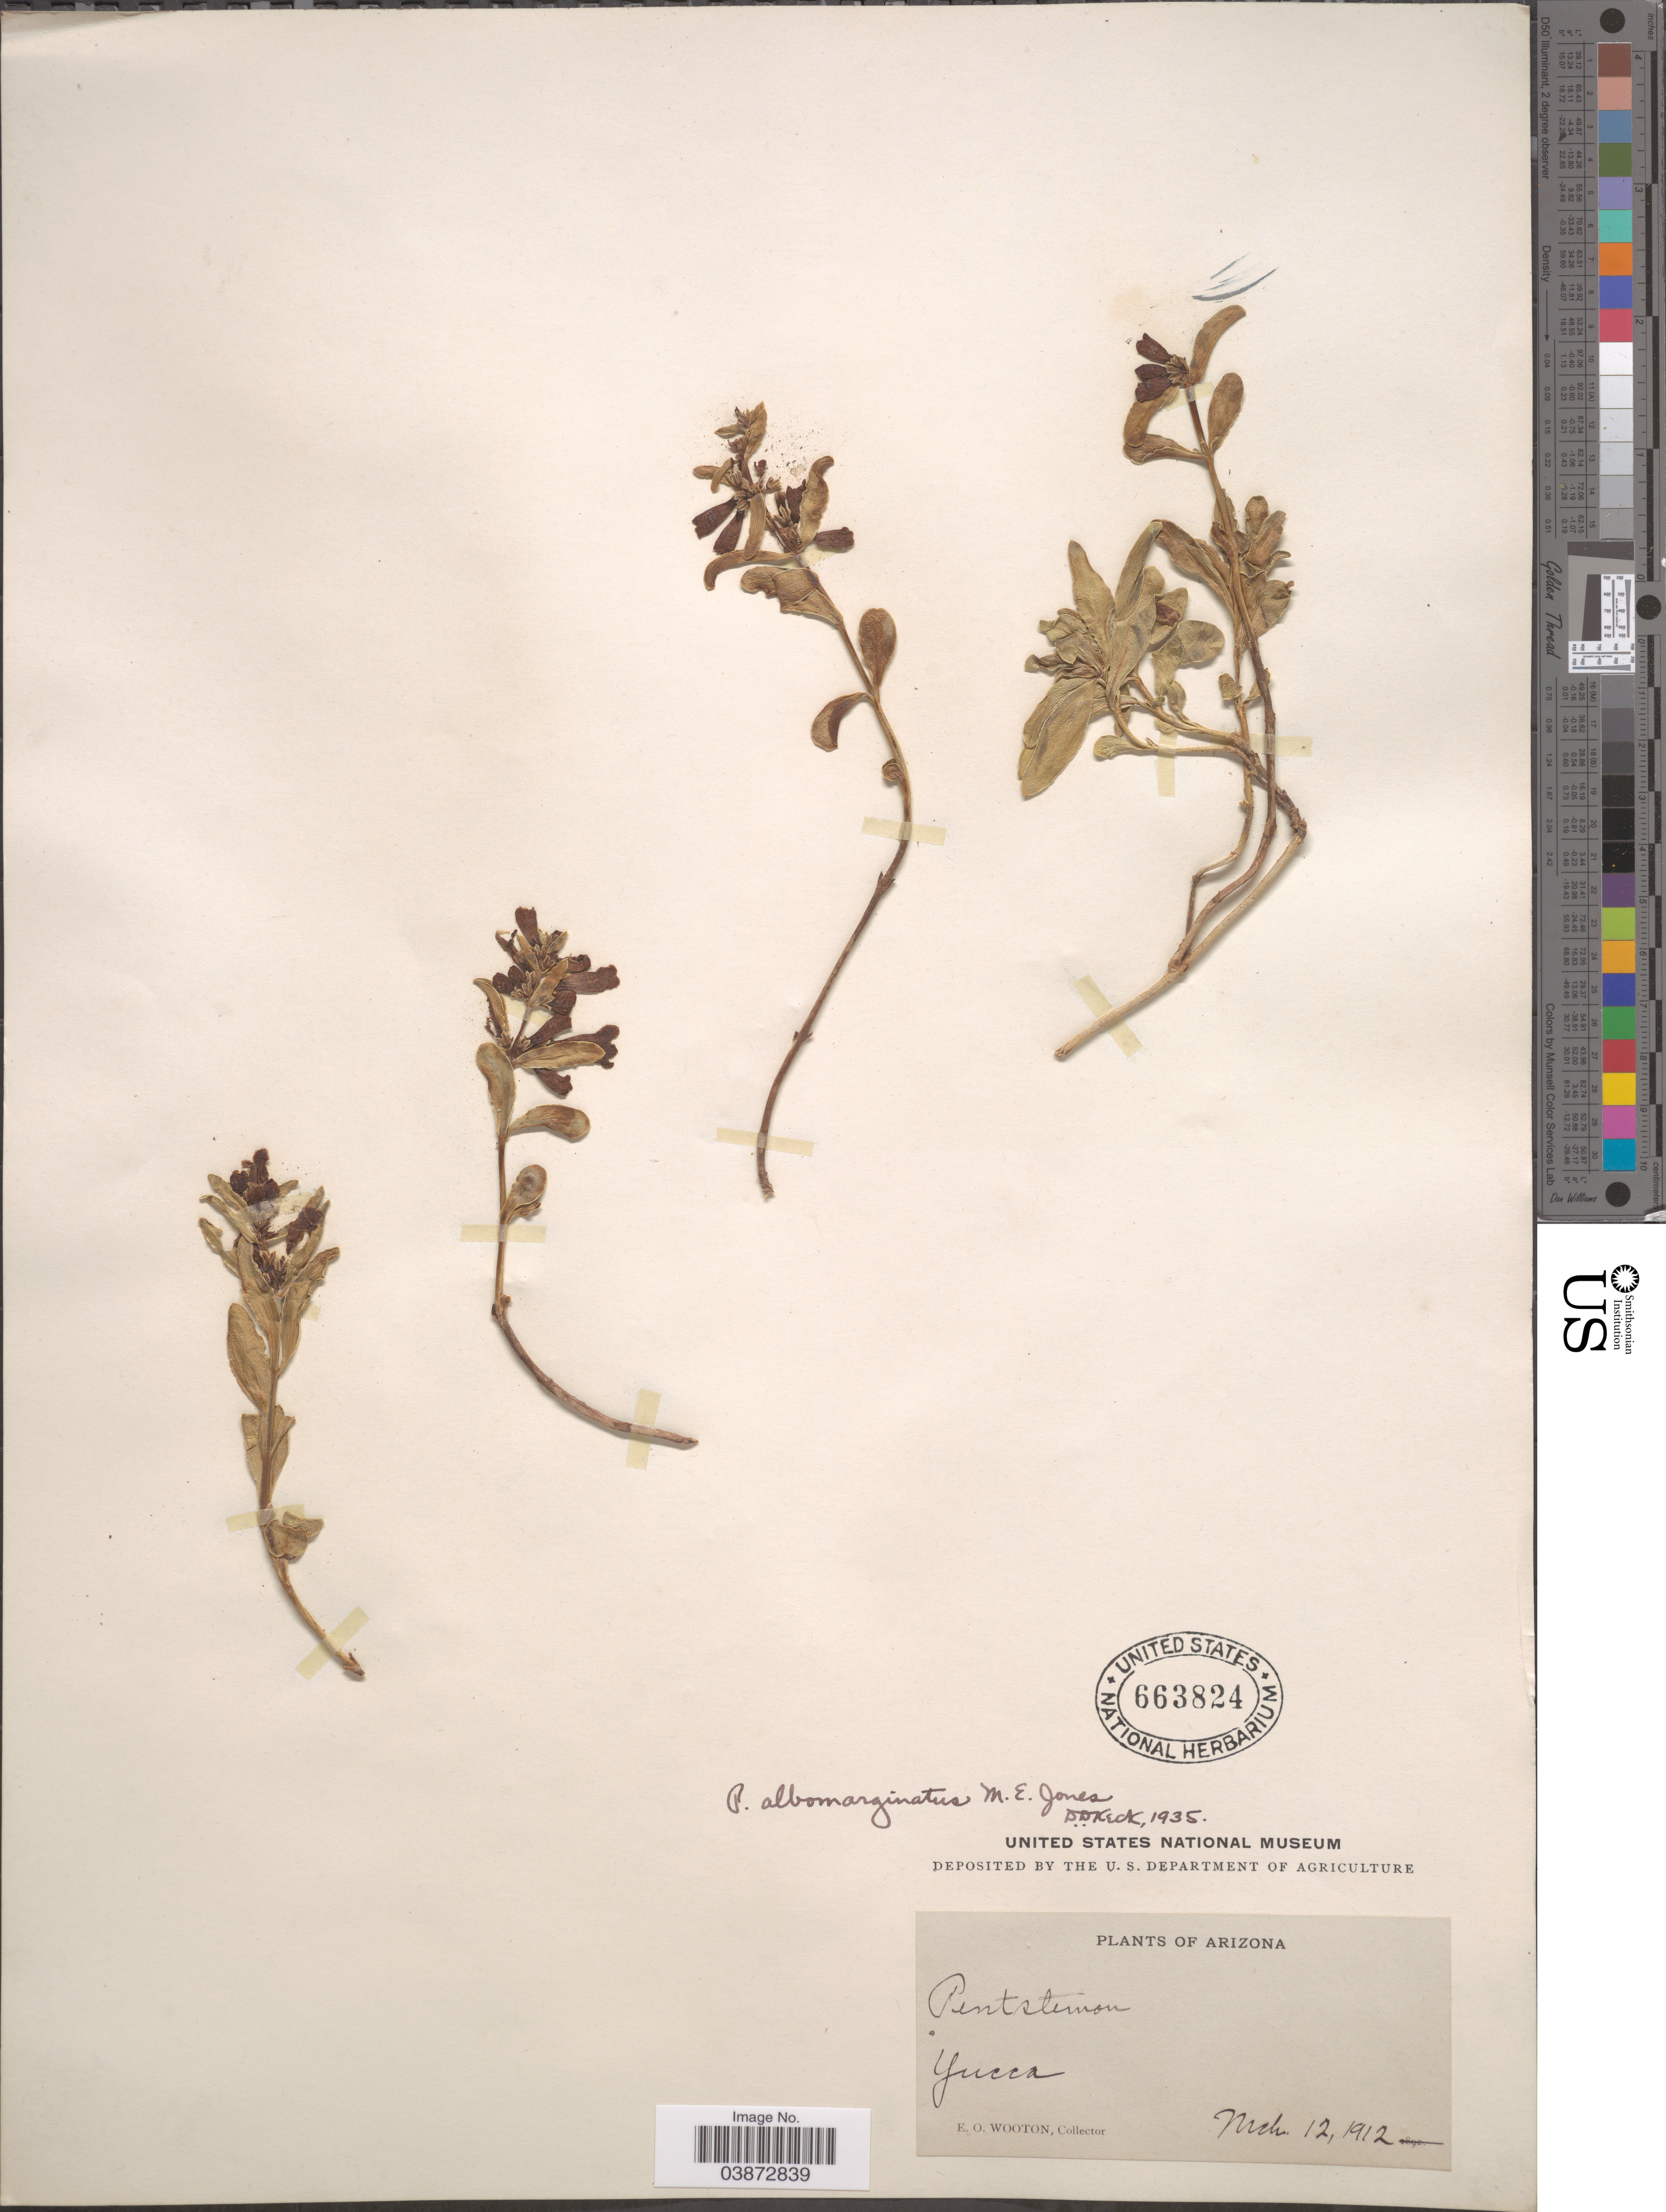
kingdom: Plantae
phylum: Tracheophyta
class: Magnoliopsida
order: Lamiales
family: Plantaginaceae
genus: Penstemon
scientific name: Penstemon albomarginatus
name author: M.E. Jones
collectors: E. O. Wooton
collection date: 1912-03-12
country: United States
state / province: Arizona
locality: Yucca.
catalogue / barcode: US 663824